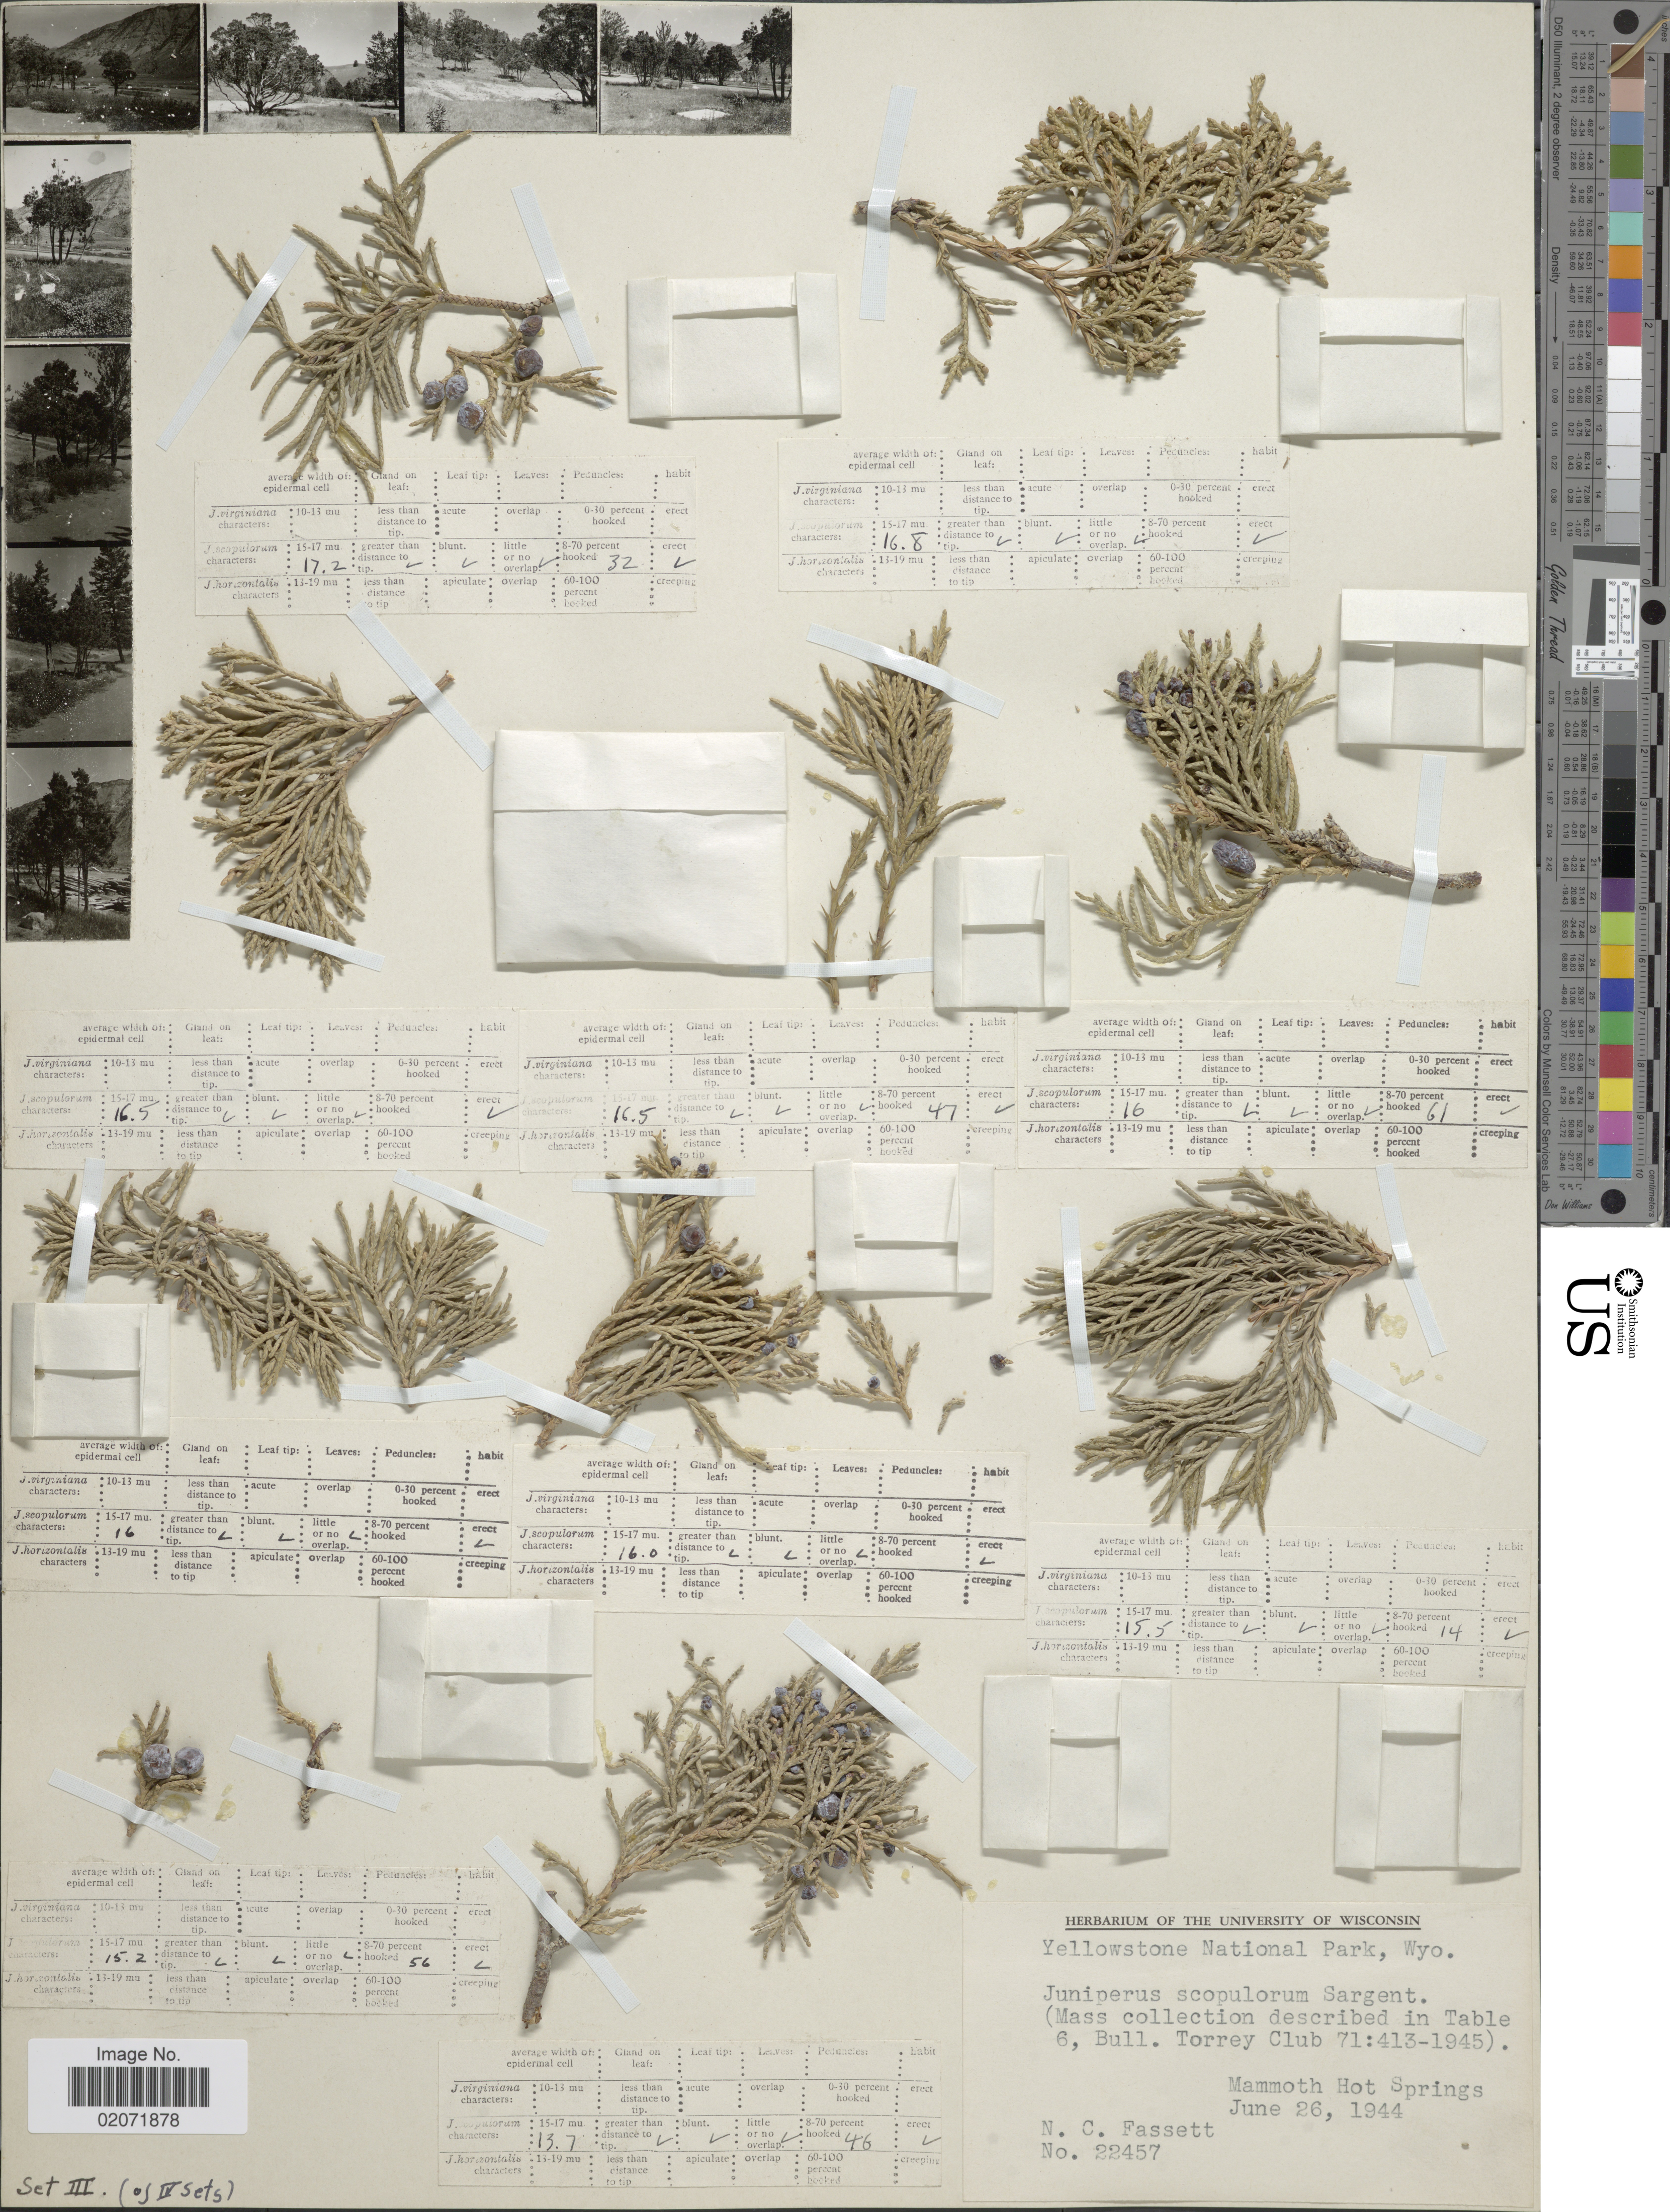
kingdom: Plantae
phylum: Tracheophyta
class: Pinopsida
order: Pinales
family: Cupressaceae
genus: Juniperus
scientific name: Juniperus scopulorum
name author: Sarg.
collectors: N. C. Fassett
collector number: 22457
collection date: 1944-06-26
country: United States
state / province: Wyoming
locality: Yellowstone National Park, Mammoth Hot Springs